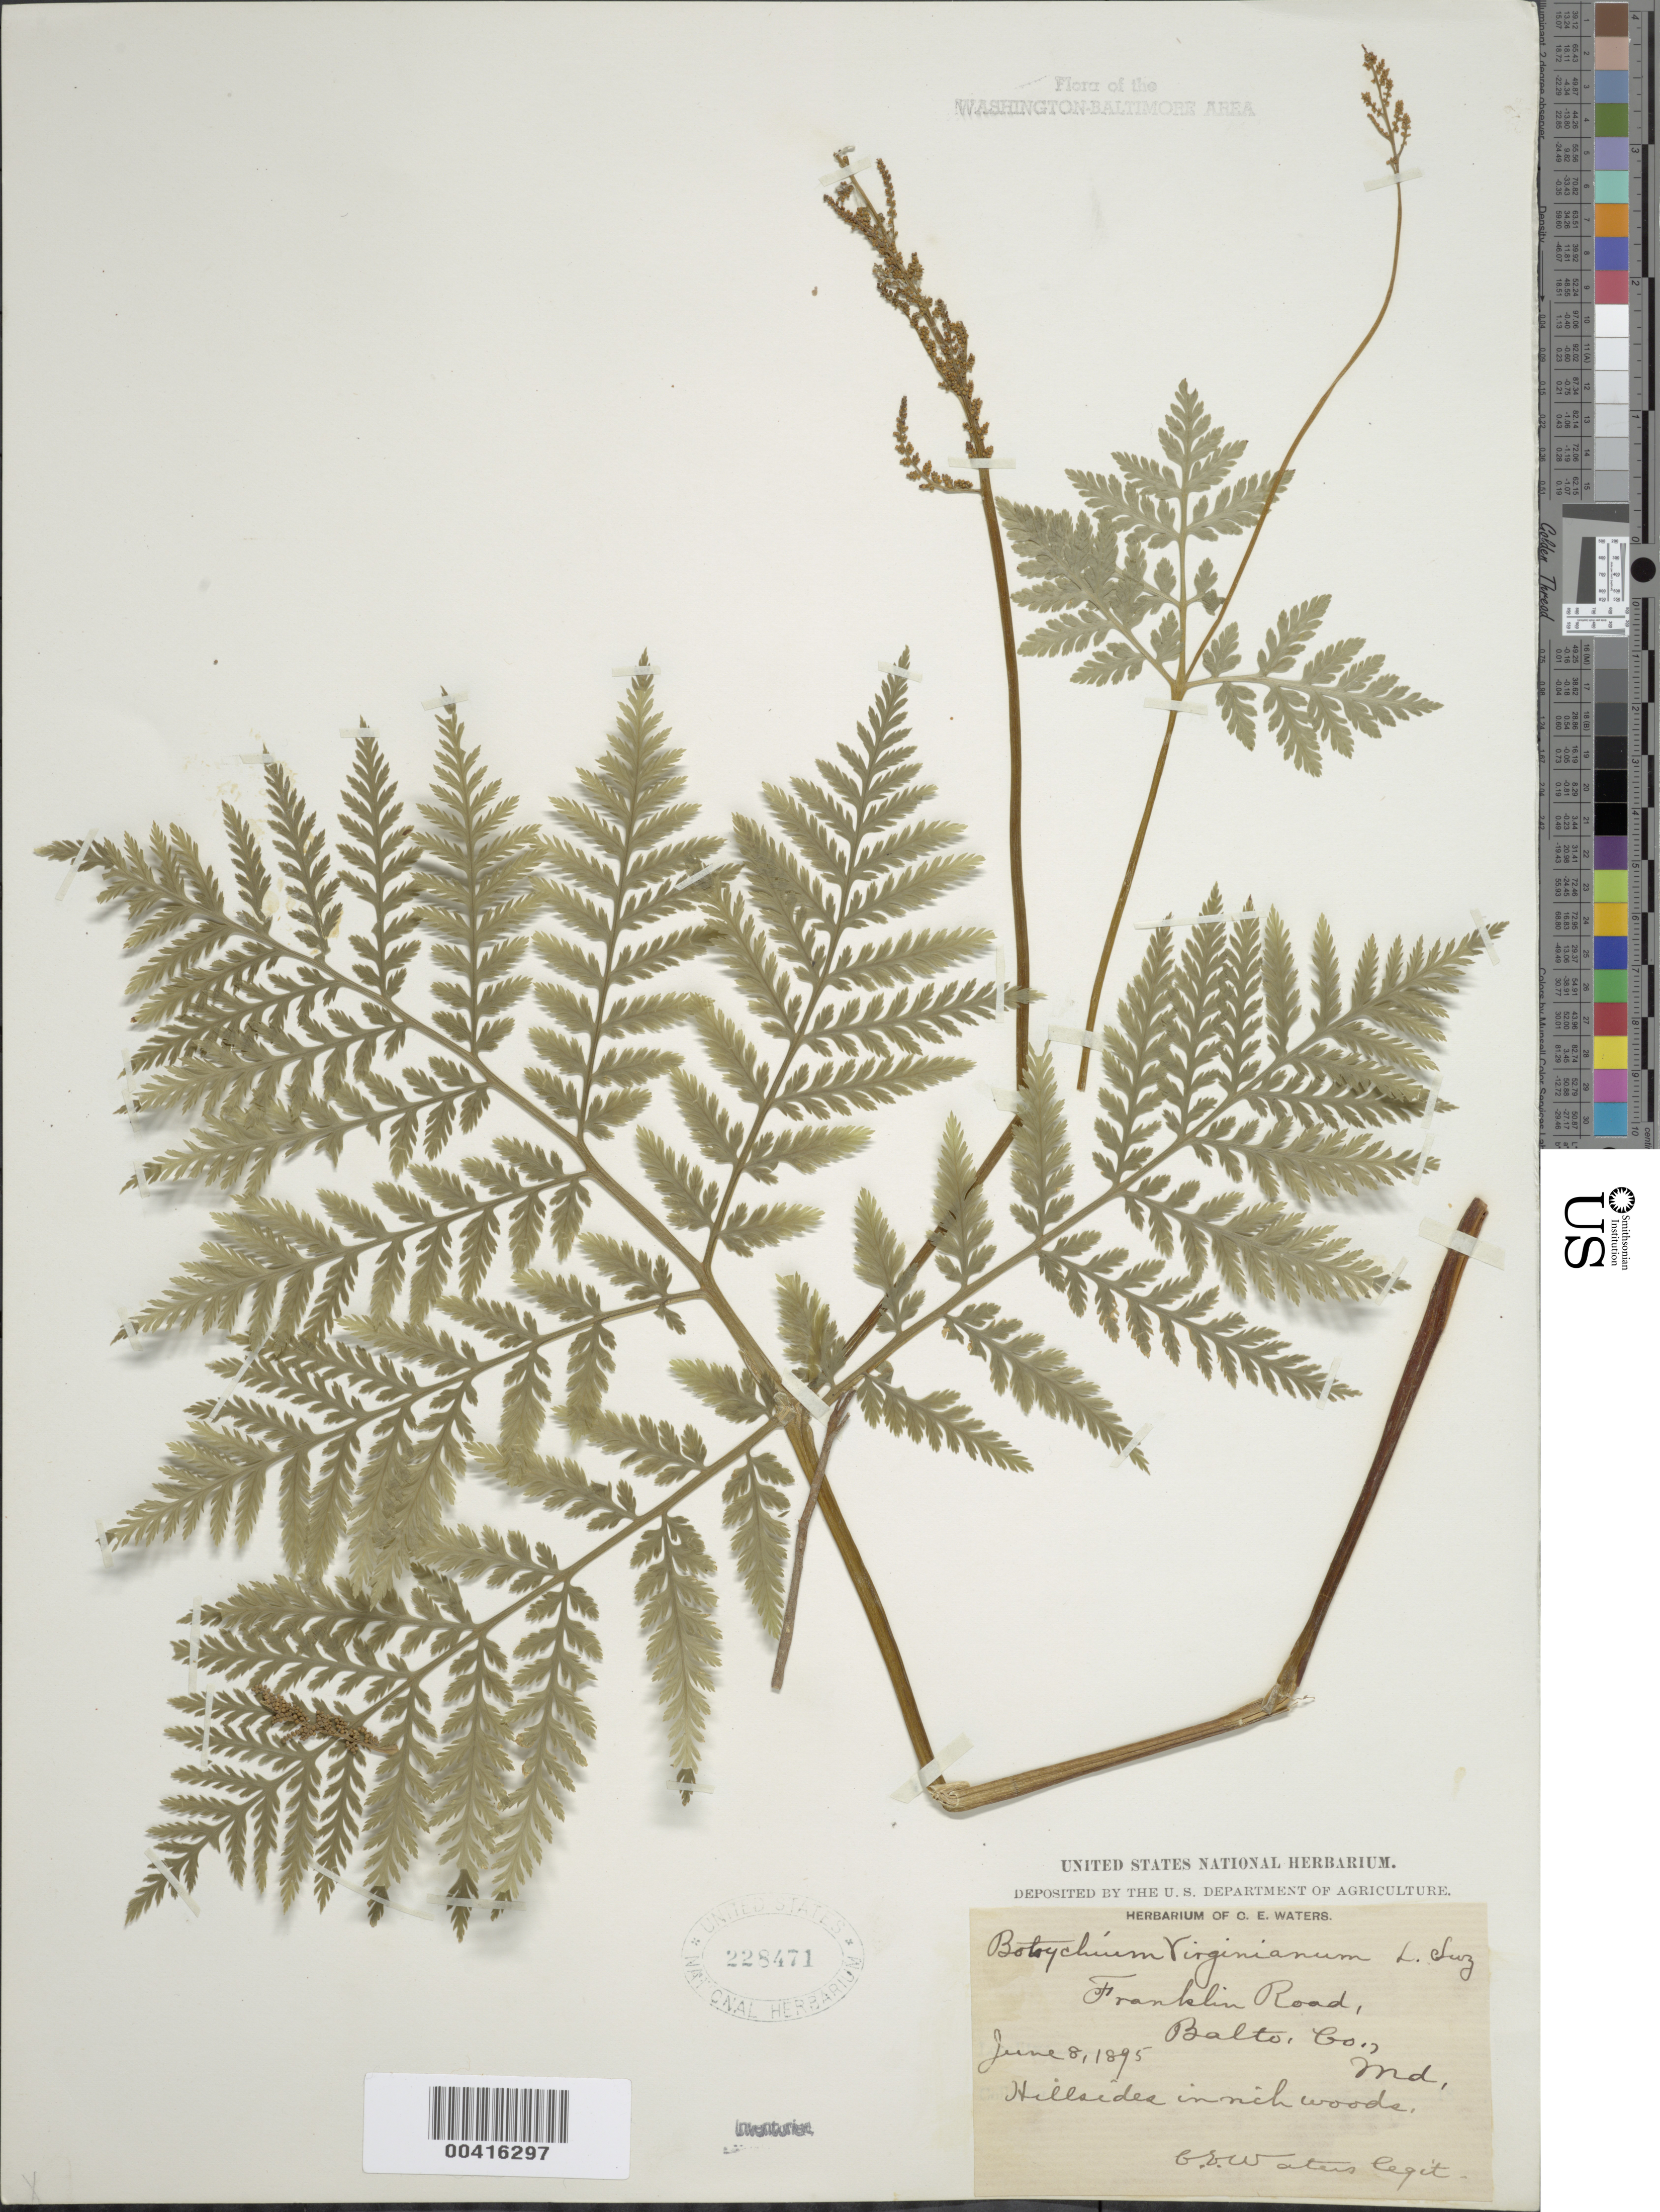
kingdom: Plantae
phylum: Tracheophyta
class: Polypodiopsida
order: Ophioglossales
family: Ophioglossaceae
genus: Botrychium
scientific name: Botrychium virginianum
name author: (L.) Sw.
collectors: C. Waters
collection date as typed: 08 Jun 1895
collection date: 1895-06-08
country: United States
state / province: Maryland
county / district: Baltimore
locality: Franklin Road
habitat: Hillsides in rich woods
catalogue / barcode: US 228471